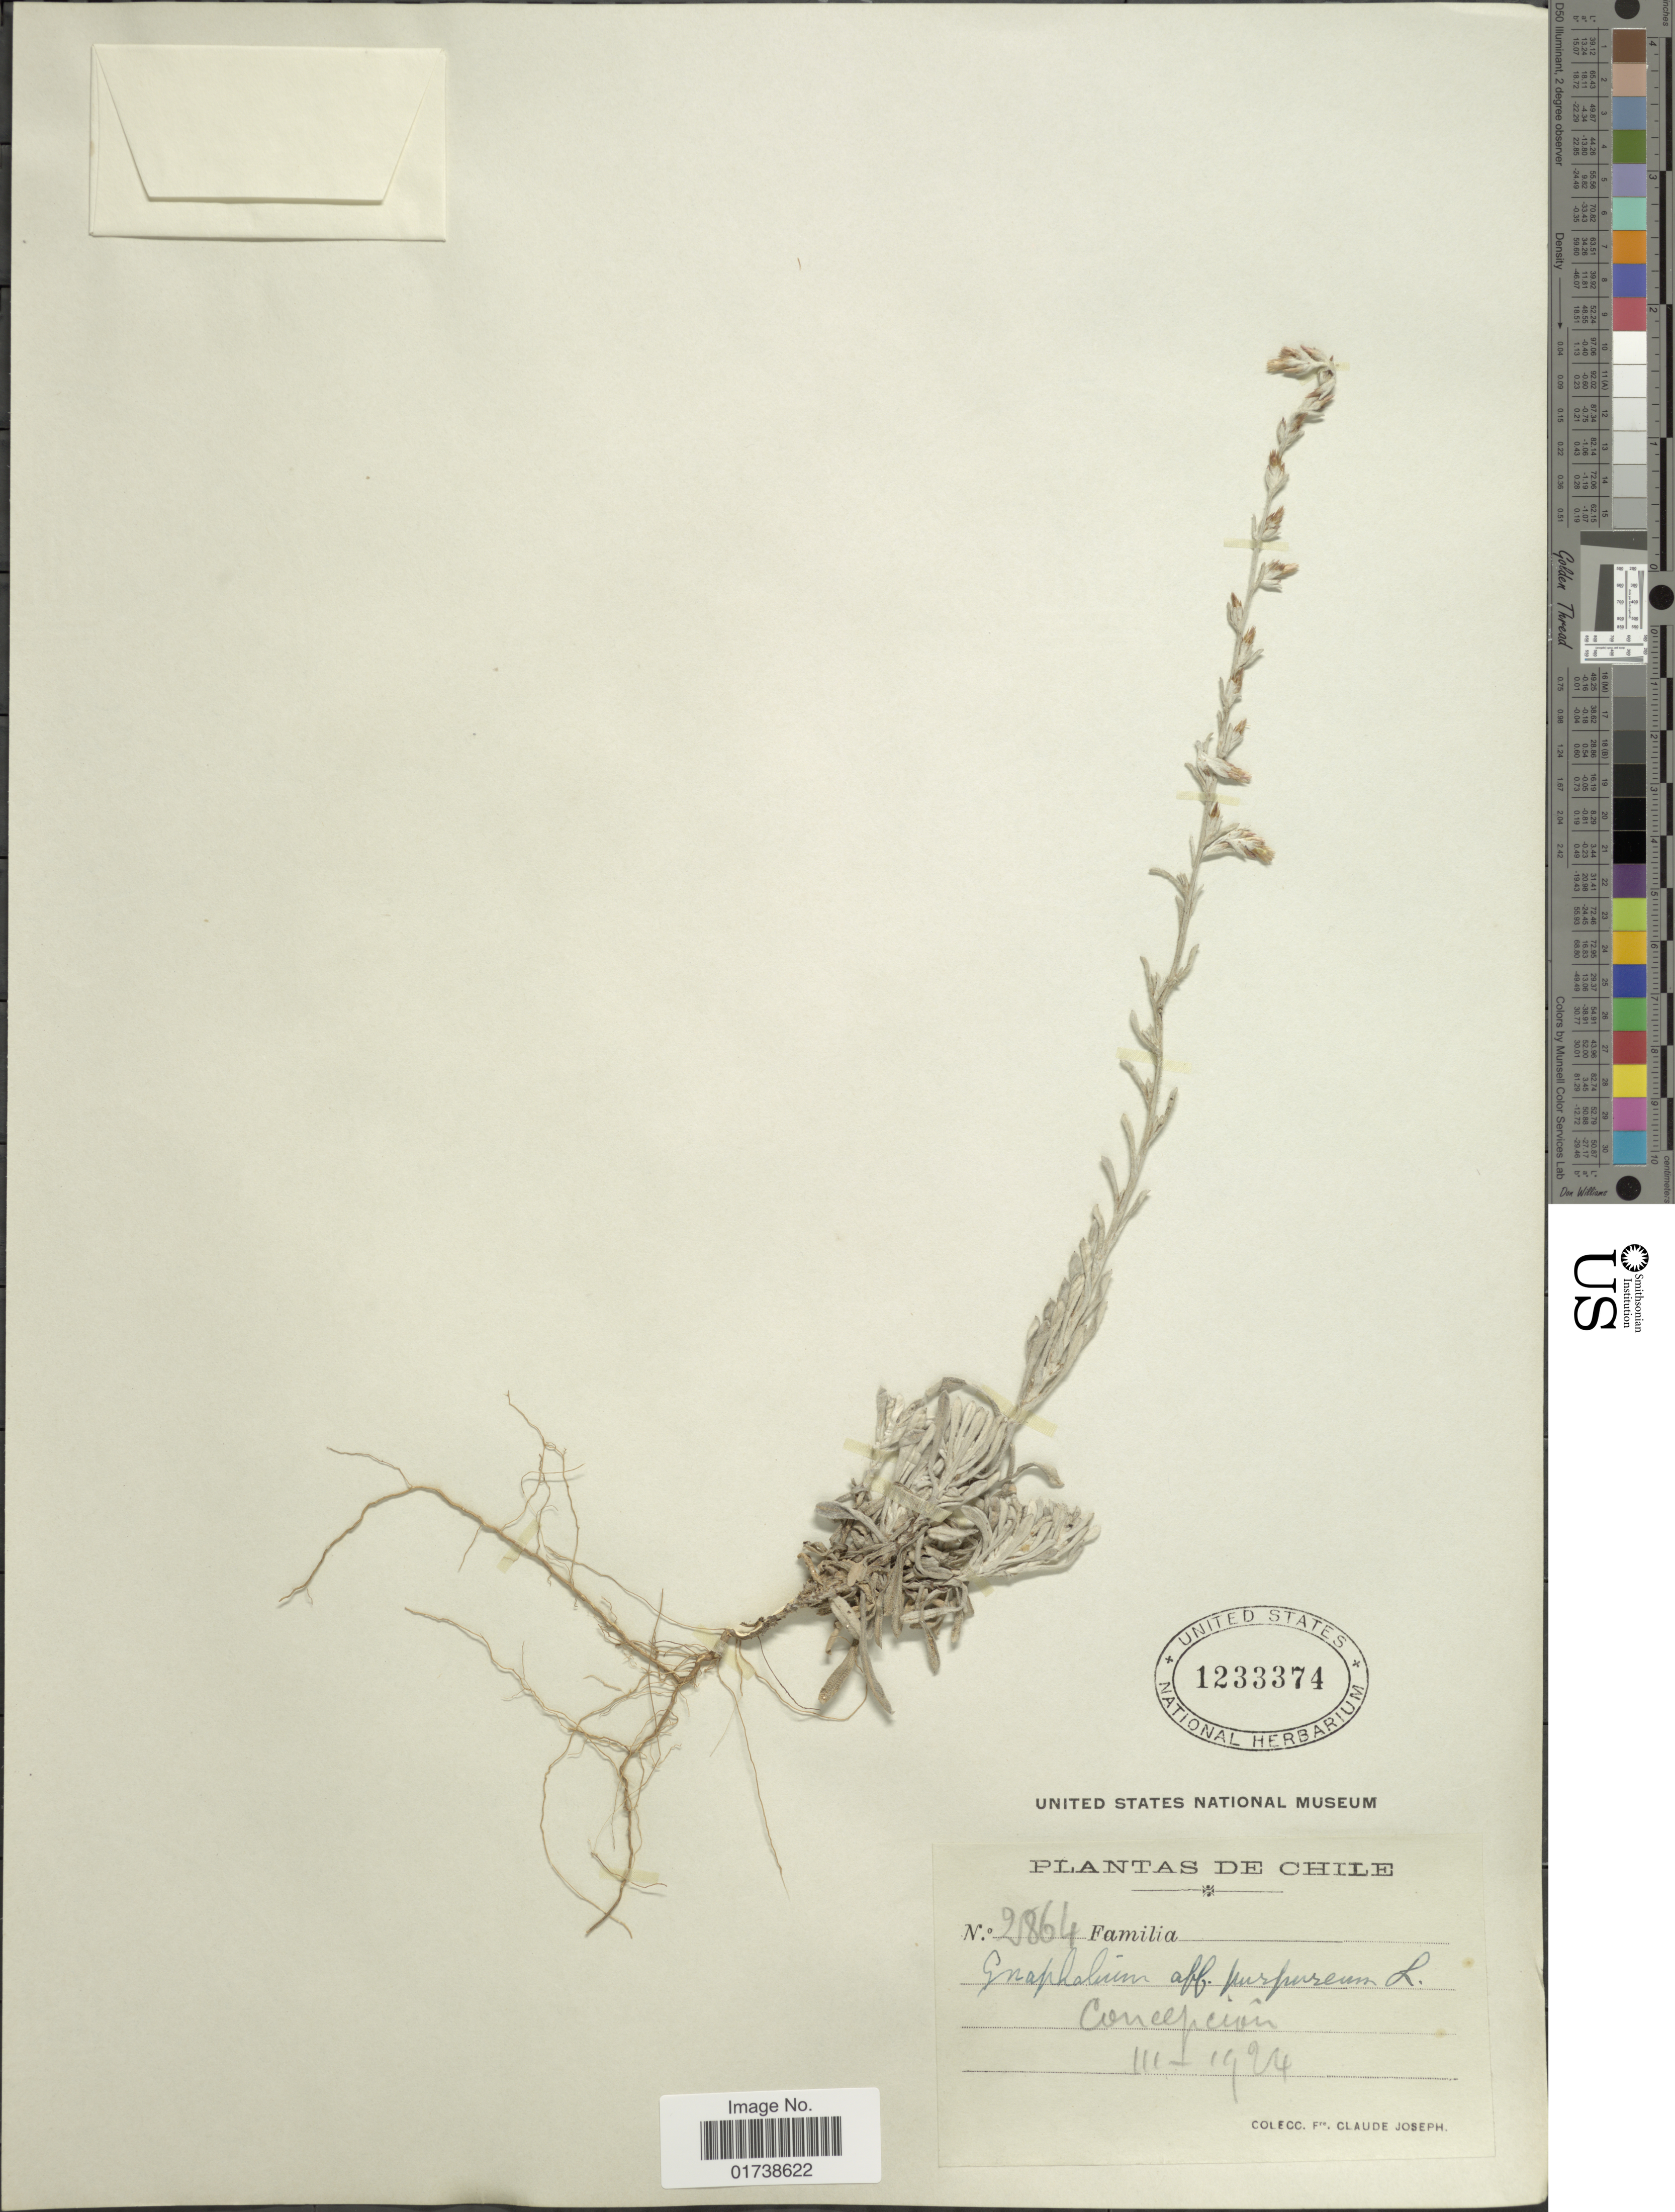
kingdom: Plantae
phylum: Tracheophyta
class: Magnoliopsida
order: Asterales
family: Asteraceae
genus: Gamochaeta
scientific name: Gamochaeta purpurea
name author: (L.) Cabrera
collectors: Bro. Claude-Joseph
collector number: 2864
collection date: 1924-03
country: Chile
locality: Concepcion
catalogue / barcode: US 1233374